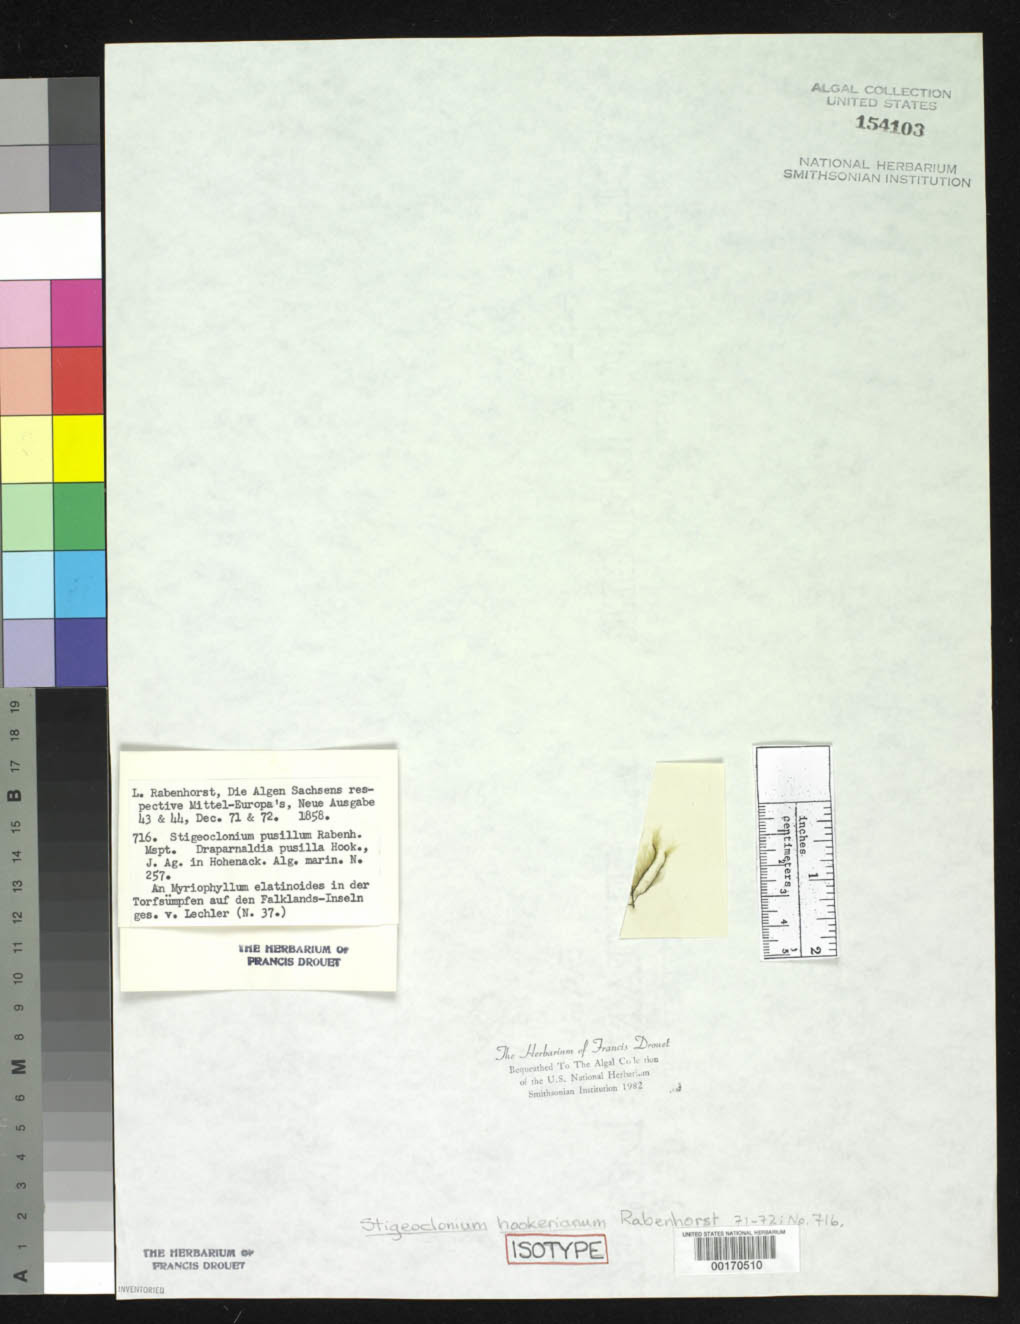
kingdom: Plantae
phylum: Chlorophyta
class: Chlorophyceae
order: Chaetophorales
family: Chaetophoraceae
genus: Stigeoclonium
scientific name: Stigeoclonium hookerianum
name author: Rabenh.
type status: Isotype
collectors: W. Lechler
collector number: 716 (WL 37)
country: Falkland Islands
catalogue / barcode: US 154103